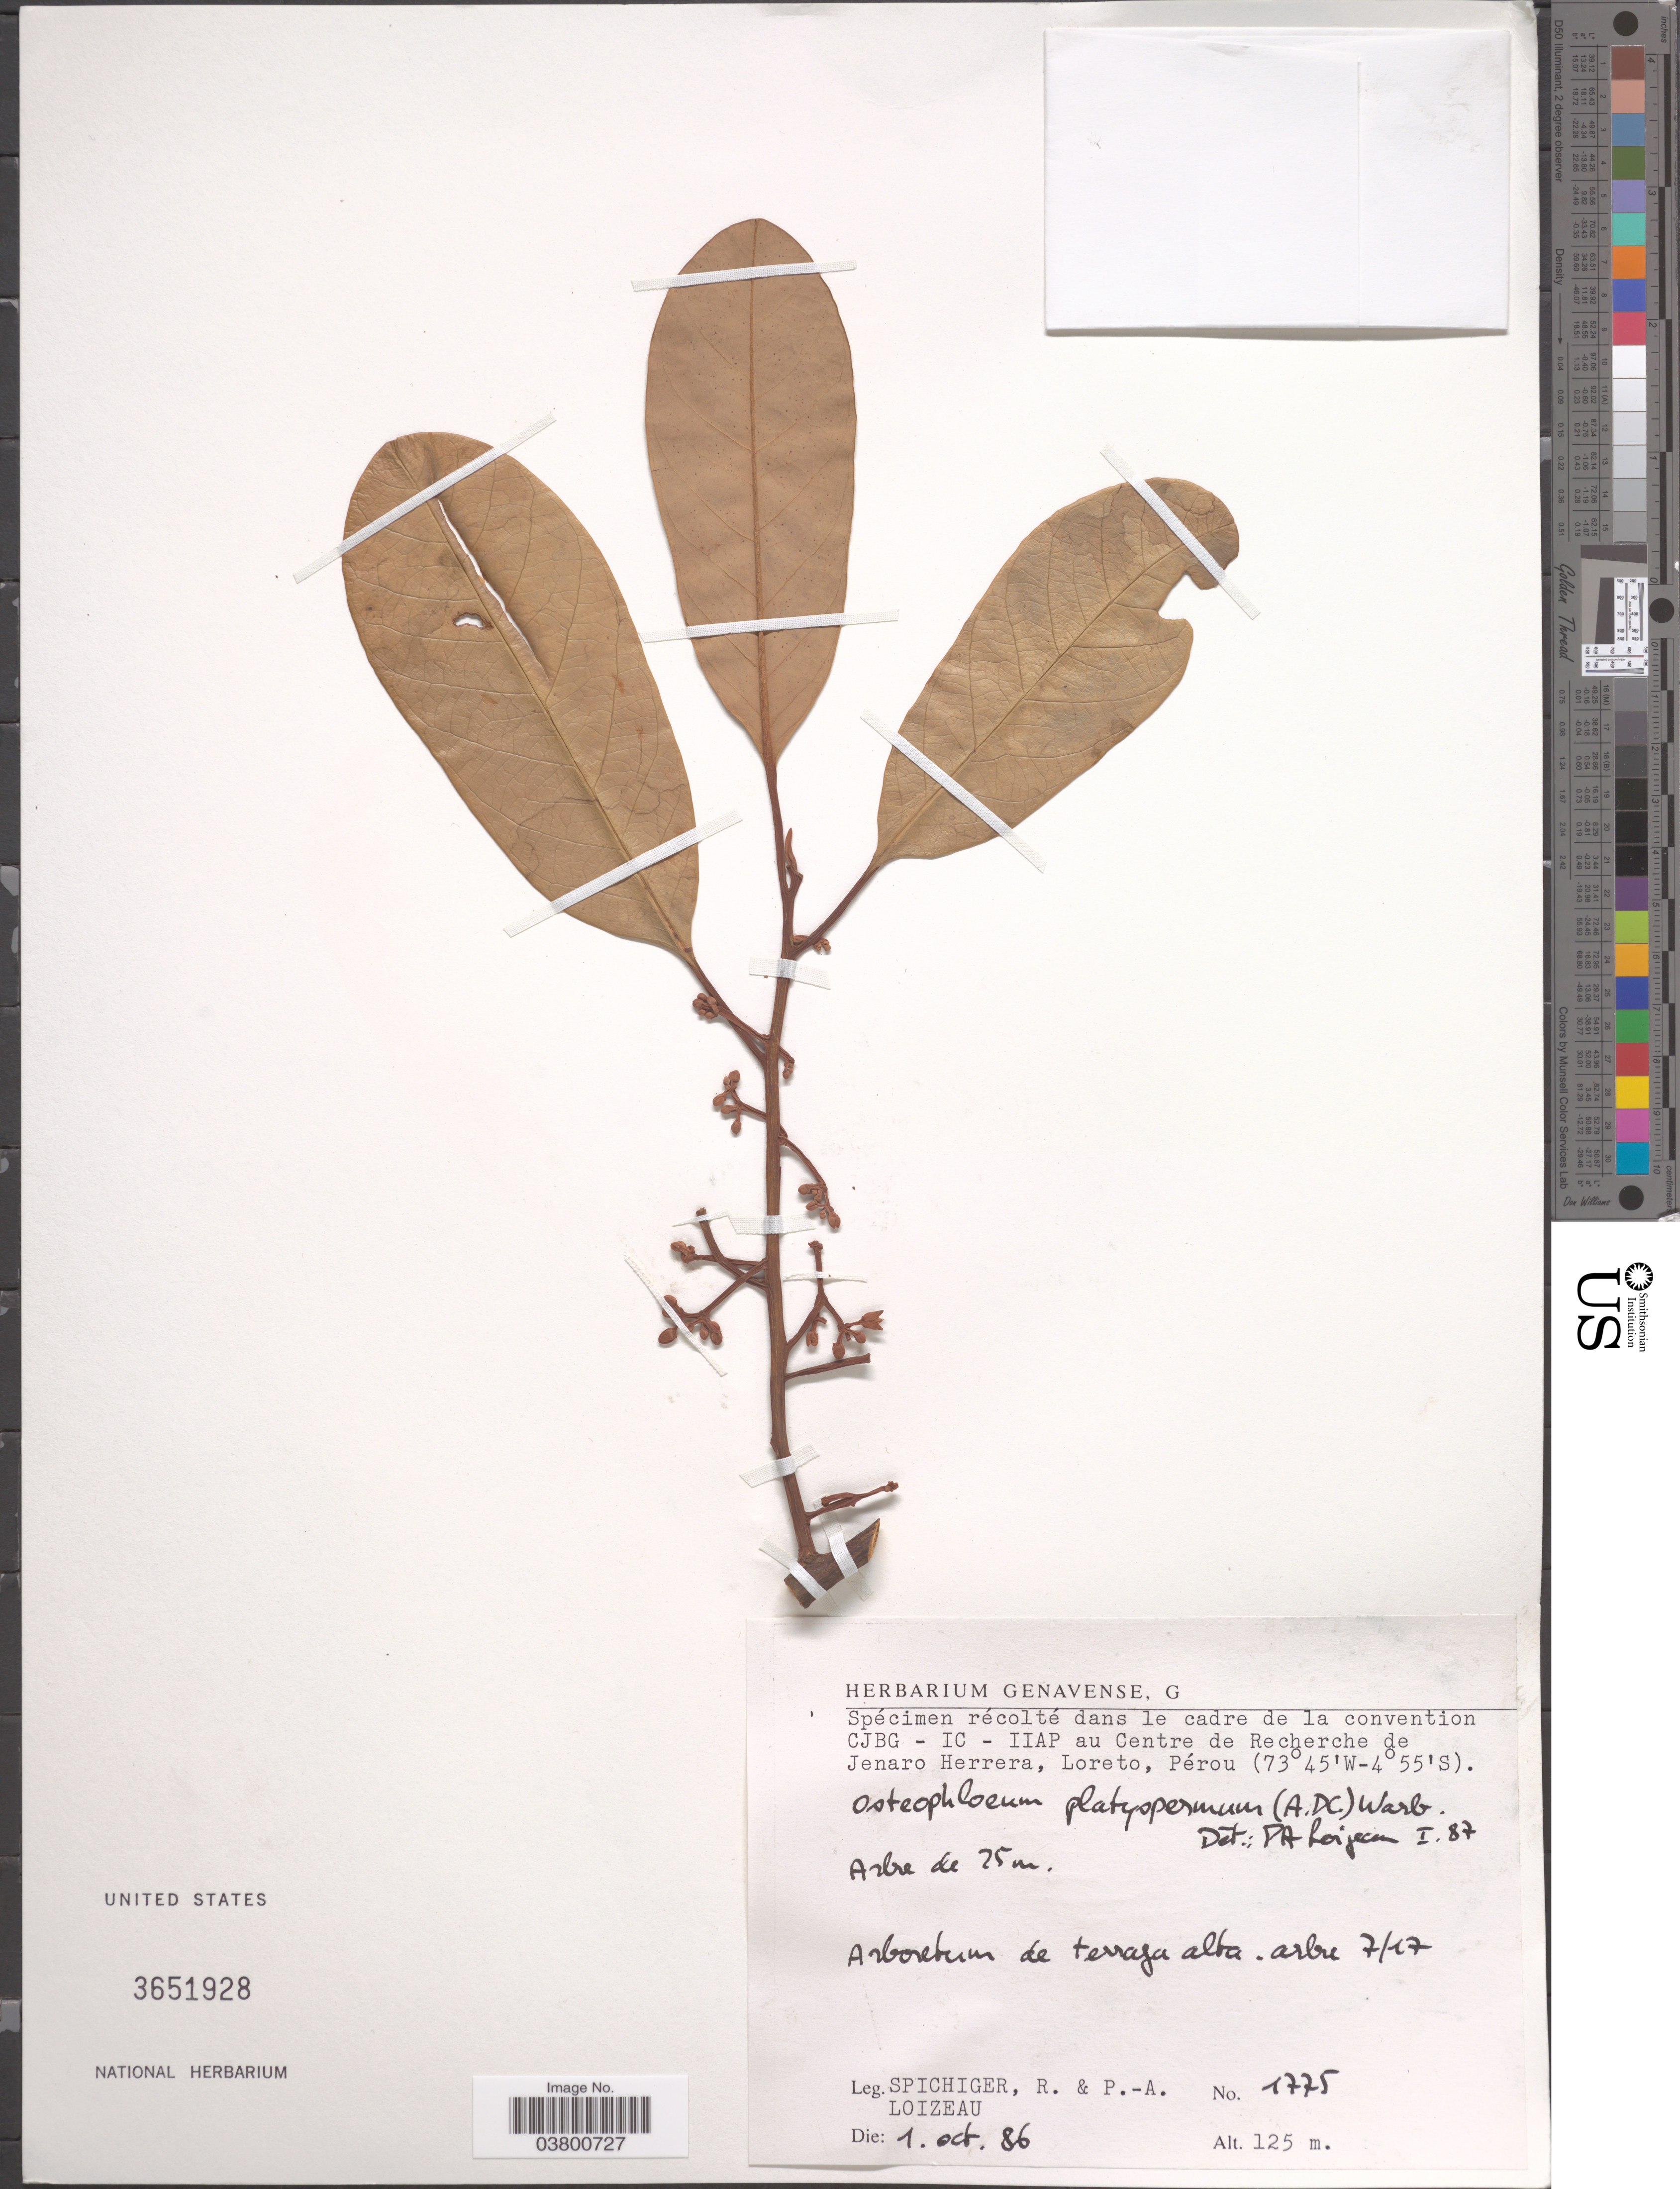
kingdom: Plantae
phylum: Tracheophyta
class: Magnoliopsida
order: Magnoliales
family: Myristicaceae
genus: Osteophloeum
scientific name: Osteophloeum platyspermum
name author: (A. DC.) Warb.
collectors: R. Spichiger & P. Loizeau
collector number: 1775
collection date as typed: Transcribed d/m/y: 1/10/86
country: Peru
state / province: Loreto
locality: Dans le cadre de la convention CJBG - IC - IIAP au Centre de Recherche de Jenaro Herrera, Pérou. [unsure placement] Arboretum de terraza alta. Arbre 7/17.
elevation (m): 125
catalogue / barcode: US 3651928